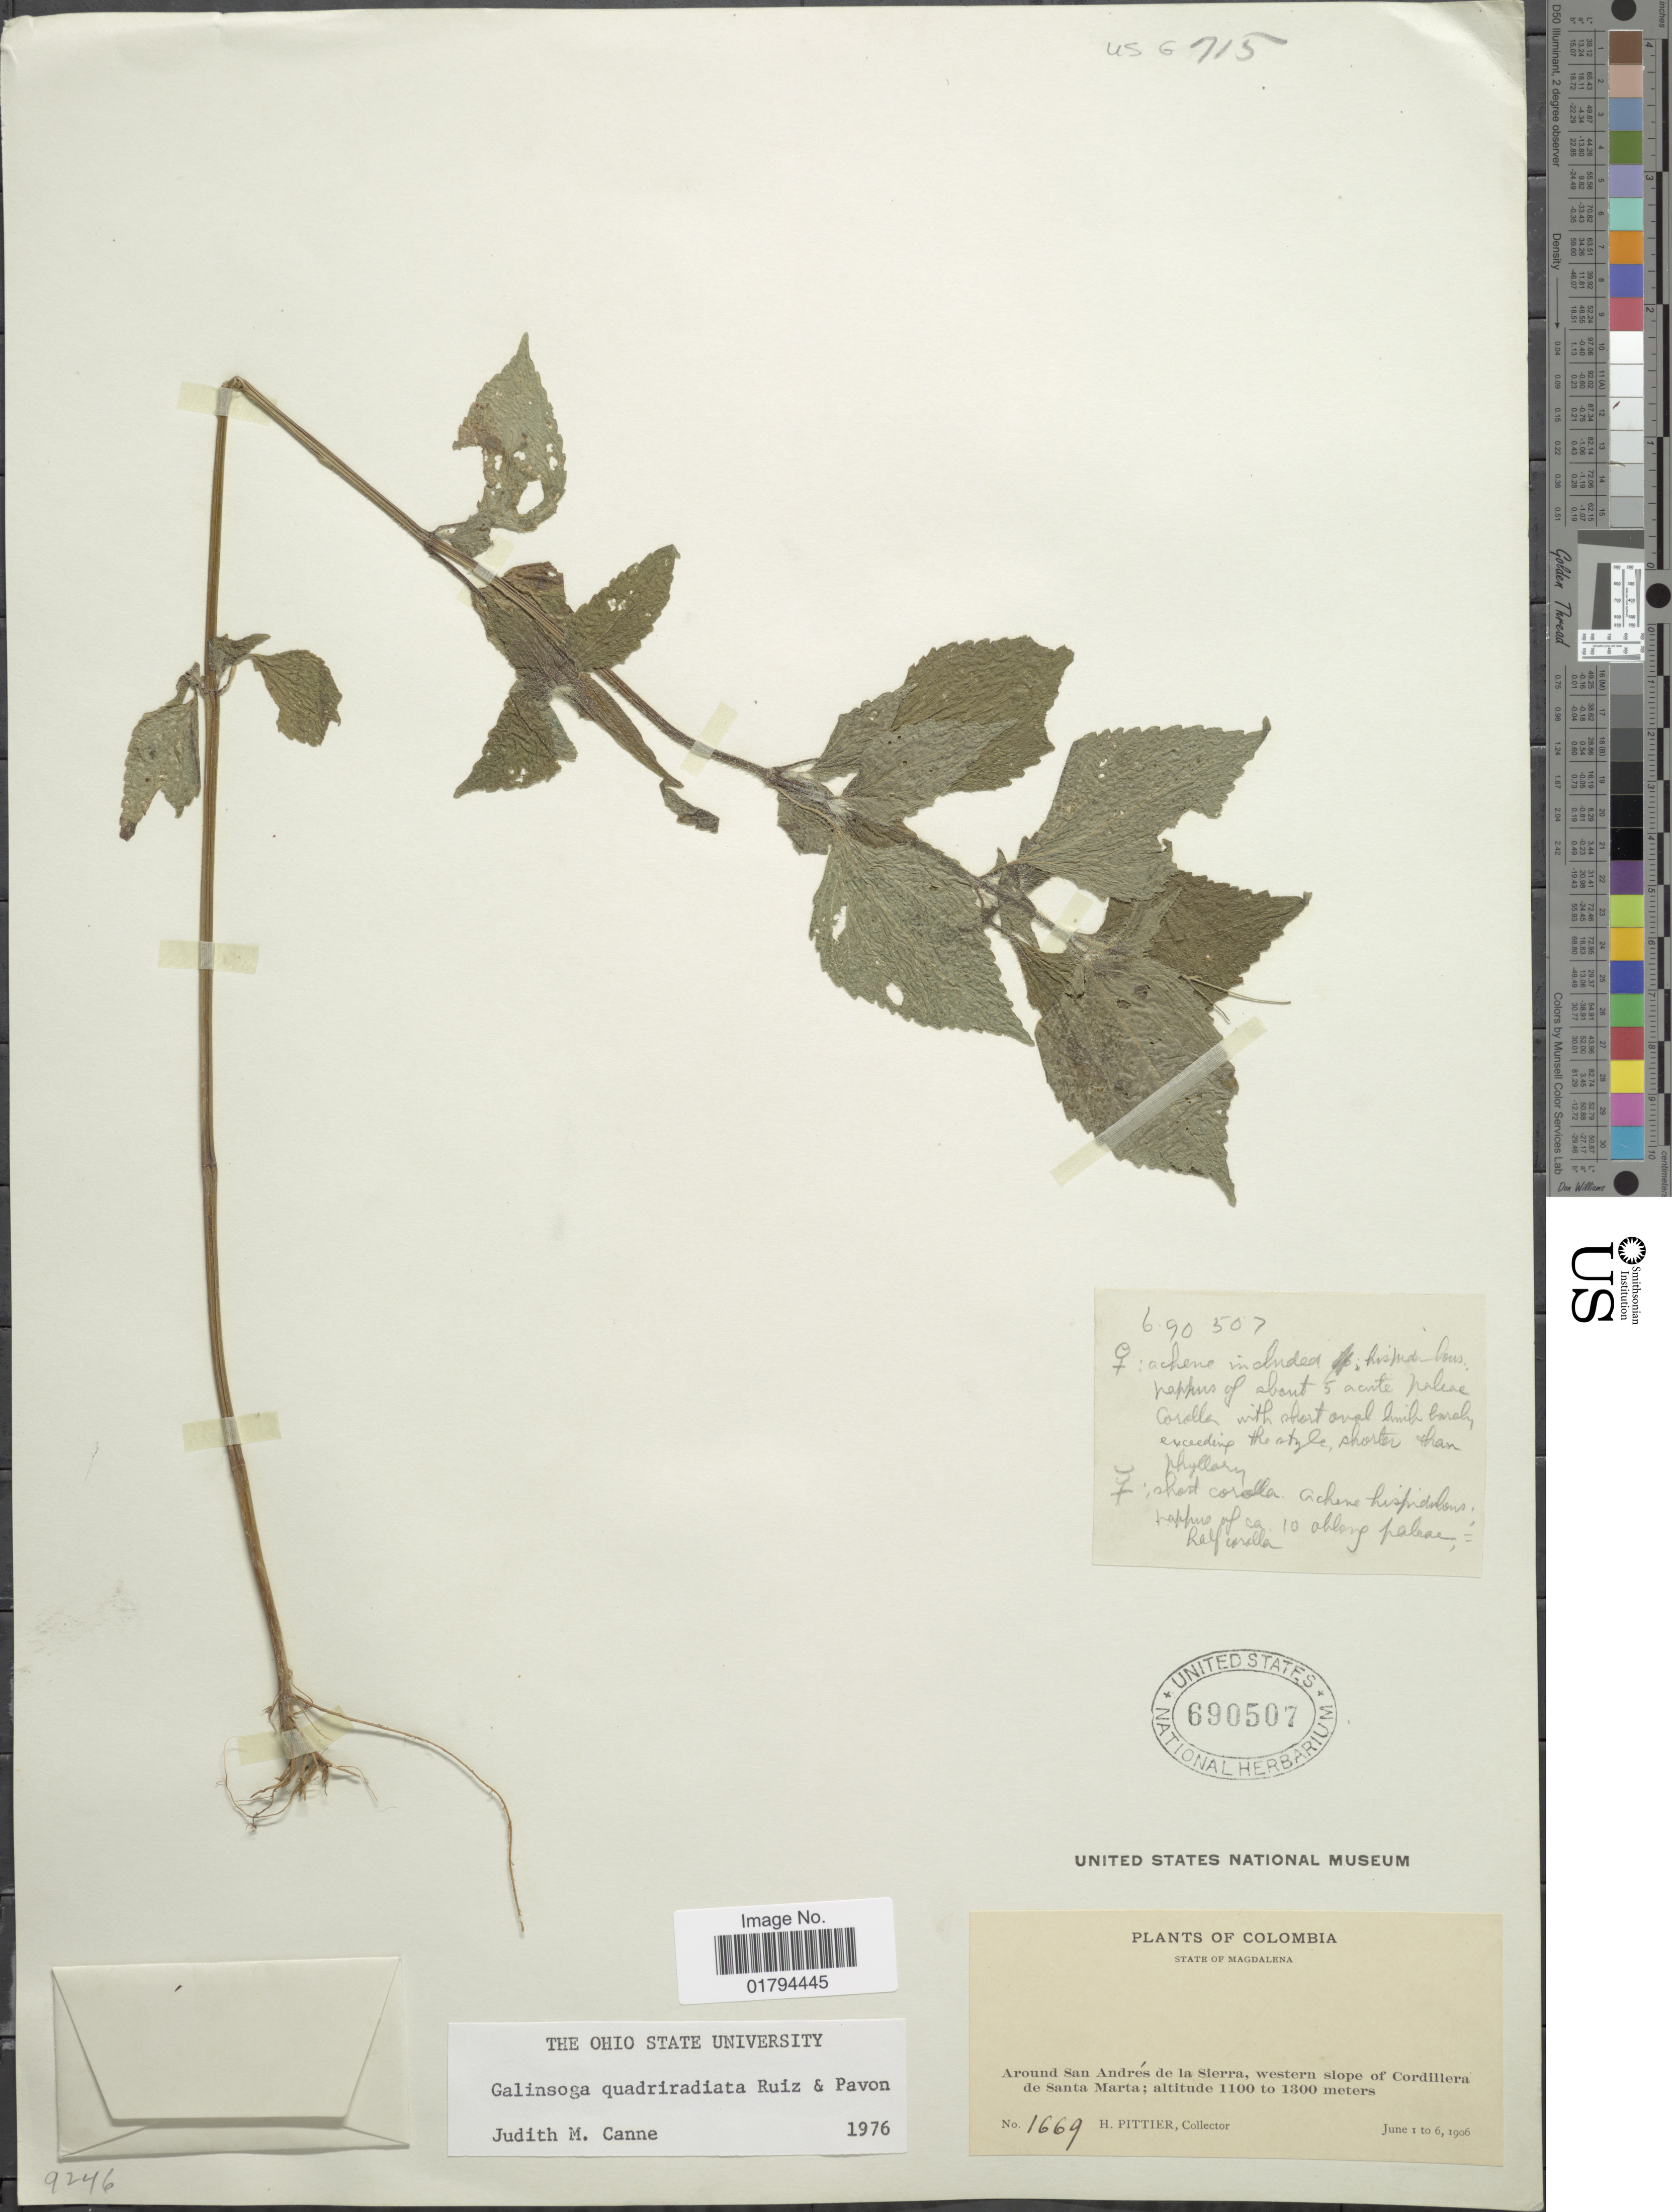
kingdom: Plantae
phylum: Tracheophyta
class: Magnoliopsida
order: Asterales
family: Asteraceae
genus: Galinsoga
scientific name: Galinsoga quadriradiata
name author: Ruiz & Pav.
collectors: H. F. Pittier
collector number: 1669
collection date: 1906-06-01/1906-06-06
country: Colombia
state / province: Magdalena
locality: Around San Andres de la Sierra, western slope of Cordillera de Santa Marta.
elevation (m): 1100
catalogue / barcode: US 690507